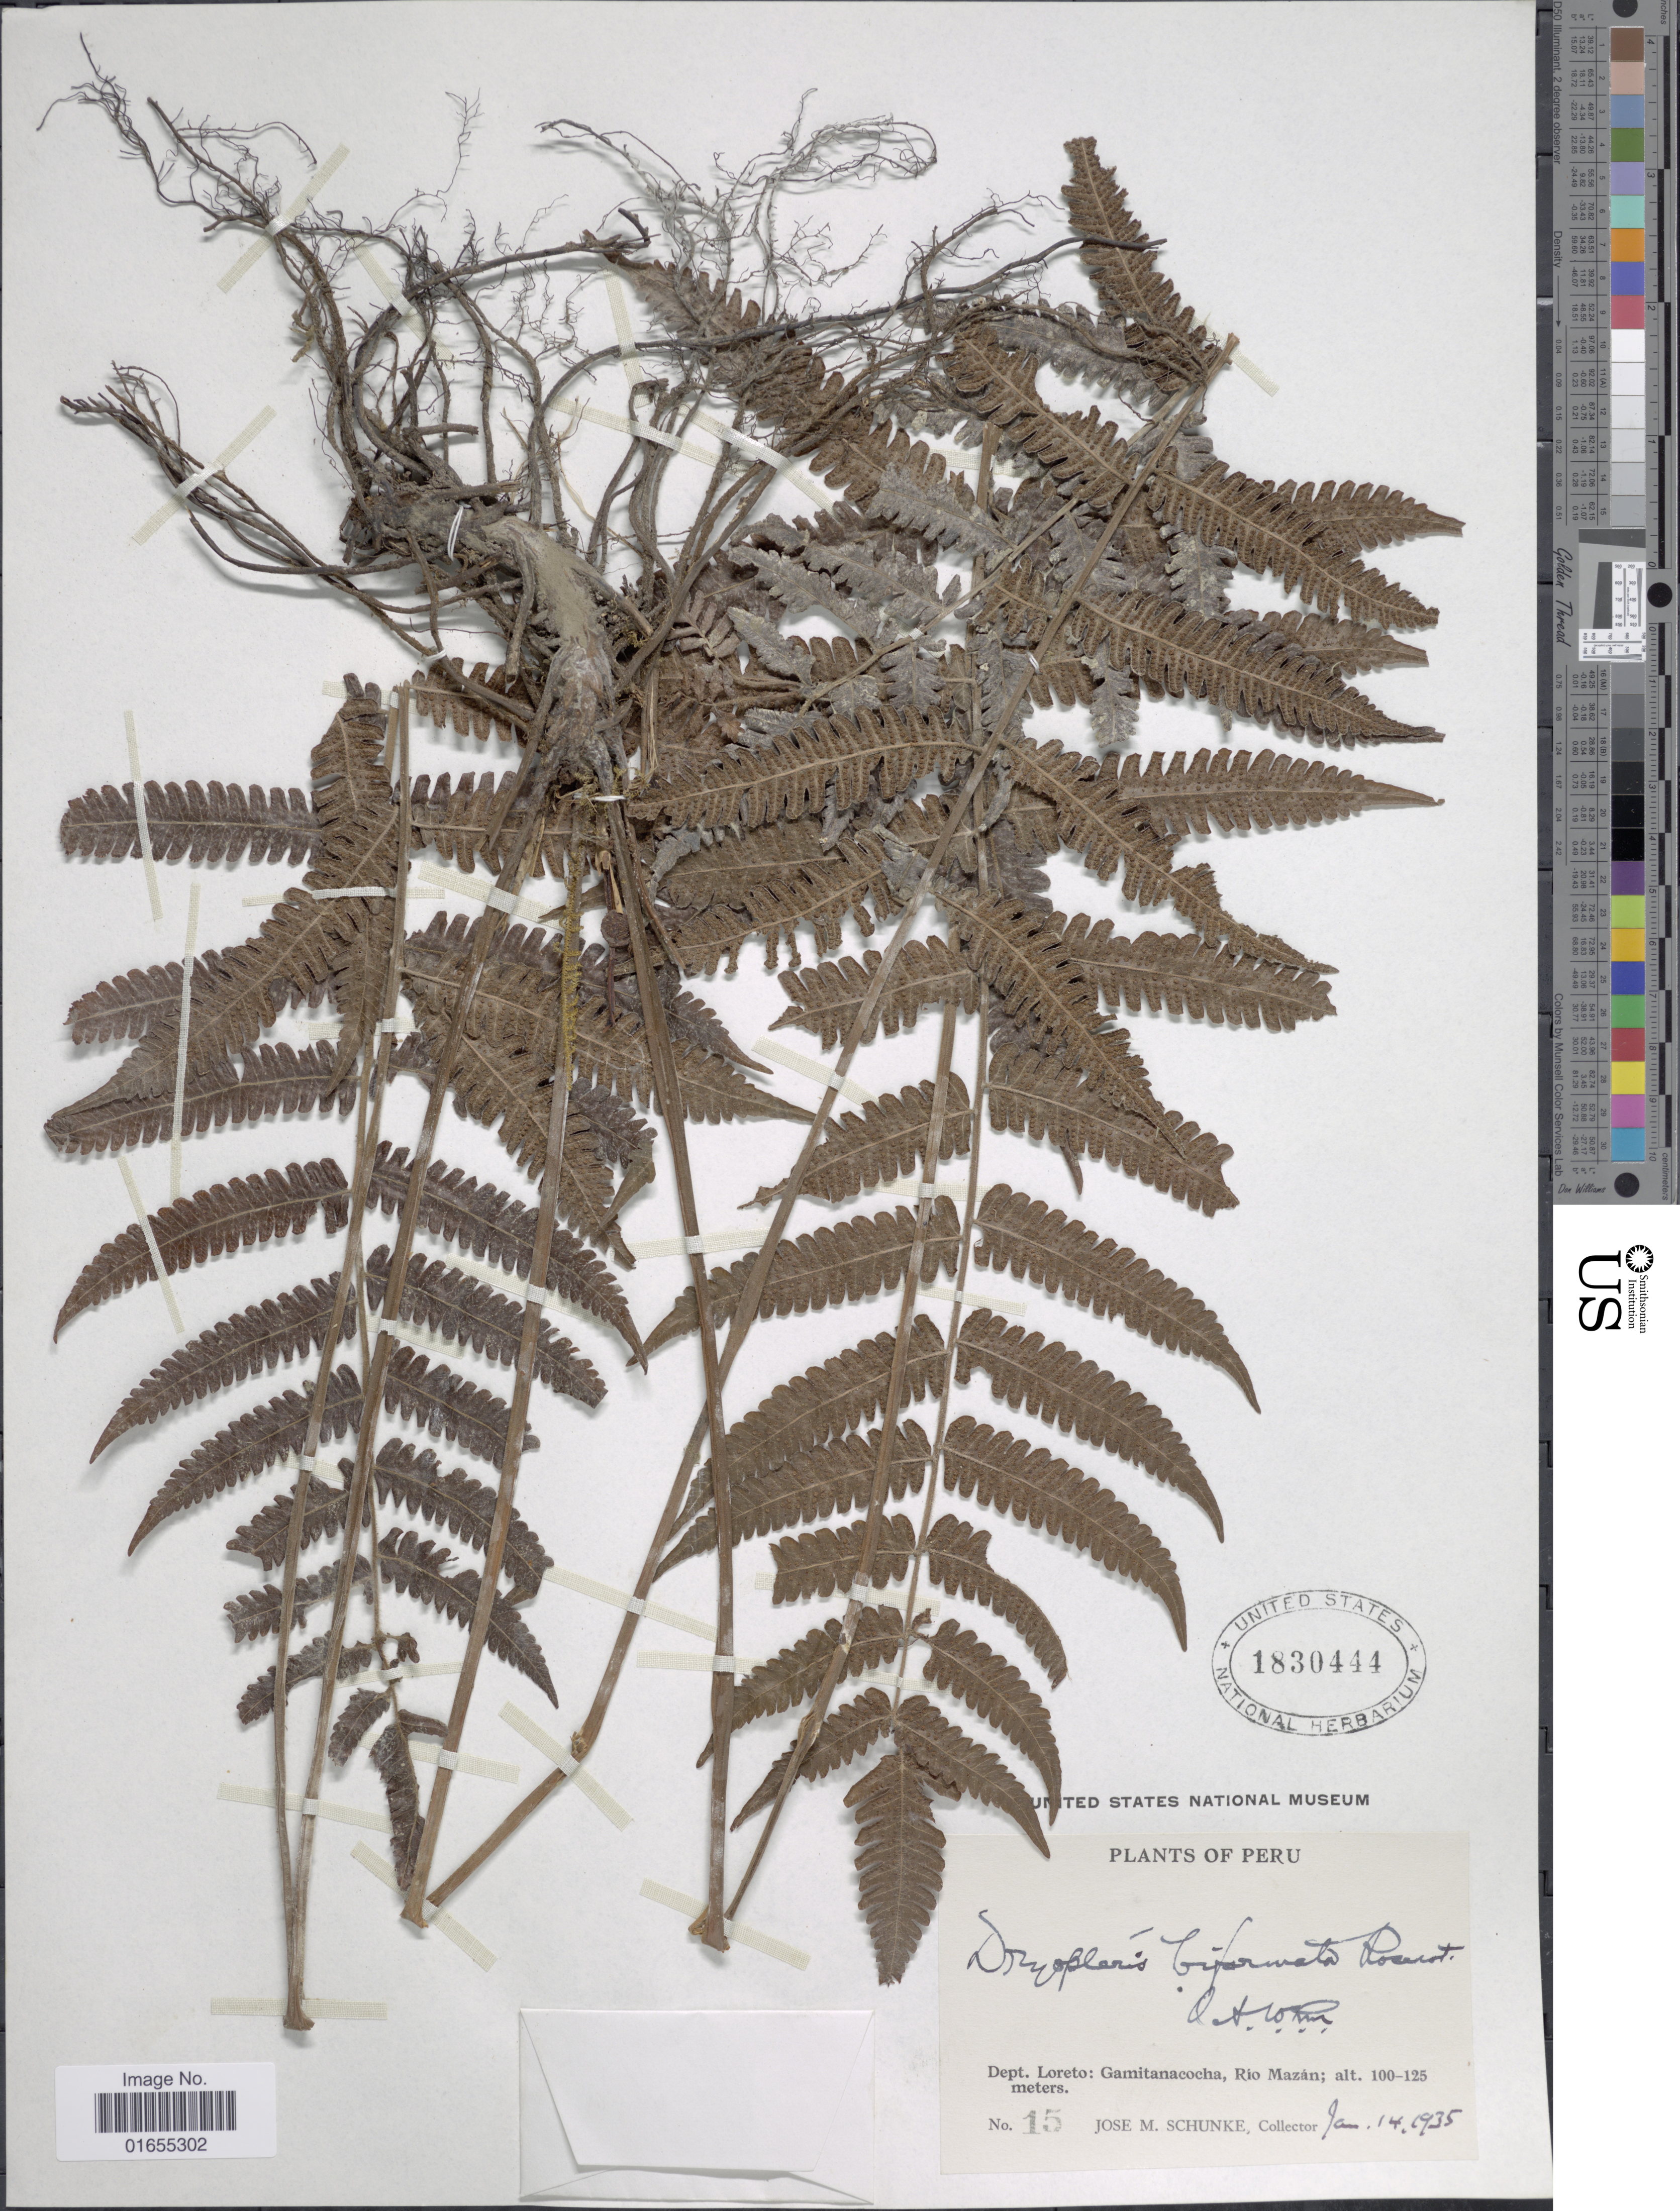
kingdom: Plantae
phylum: Tracheophyta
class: Polypodiopsida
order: Polypodiales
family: Thelypteridaceae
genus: Goniopteris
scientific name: Goniopteris biformata (Rosenst.) comb. nov., ined 2015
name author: (Rosenst.)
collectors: J. M. Schunke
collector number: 15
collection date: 1935-01-14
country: Peru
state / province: Loreto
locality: Gamitanacocha, Rio Mazan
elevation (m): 100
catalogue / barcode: US 1830444